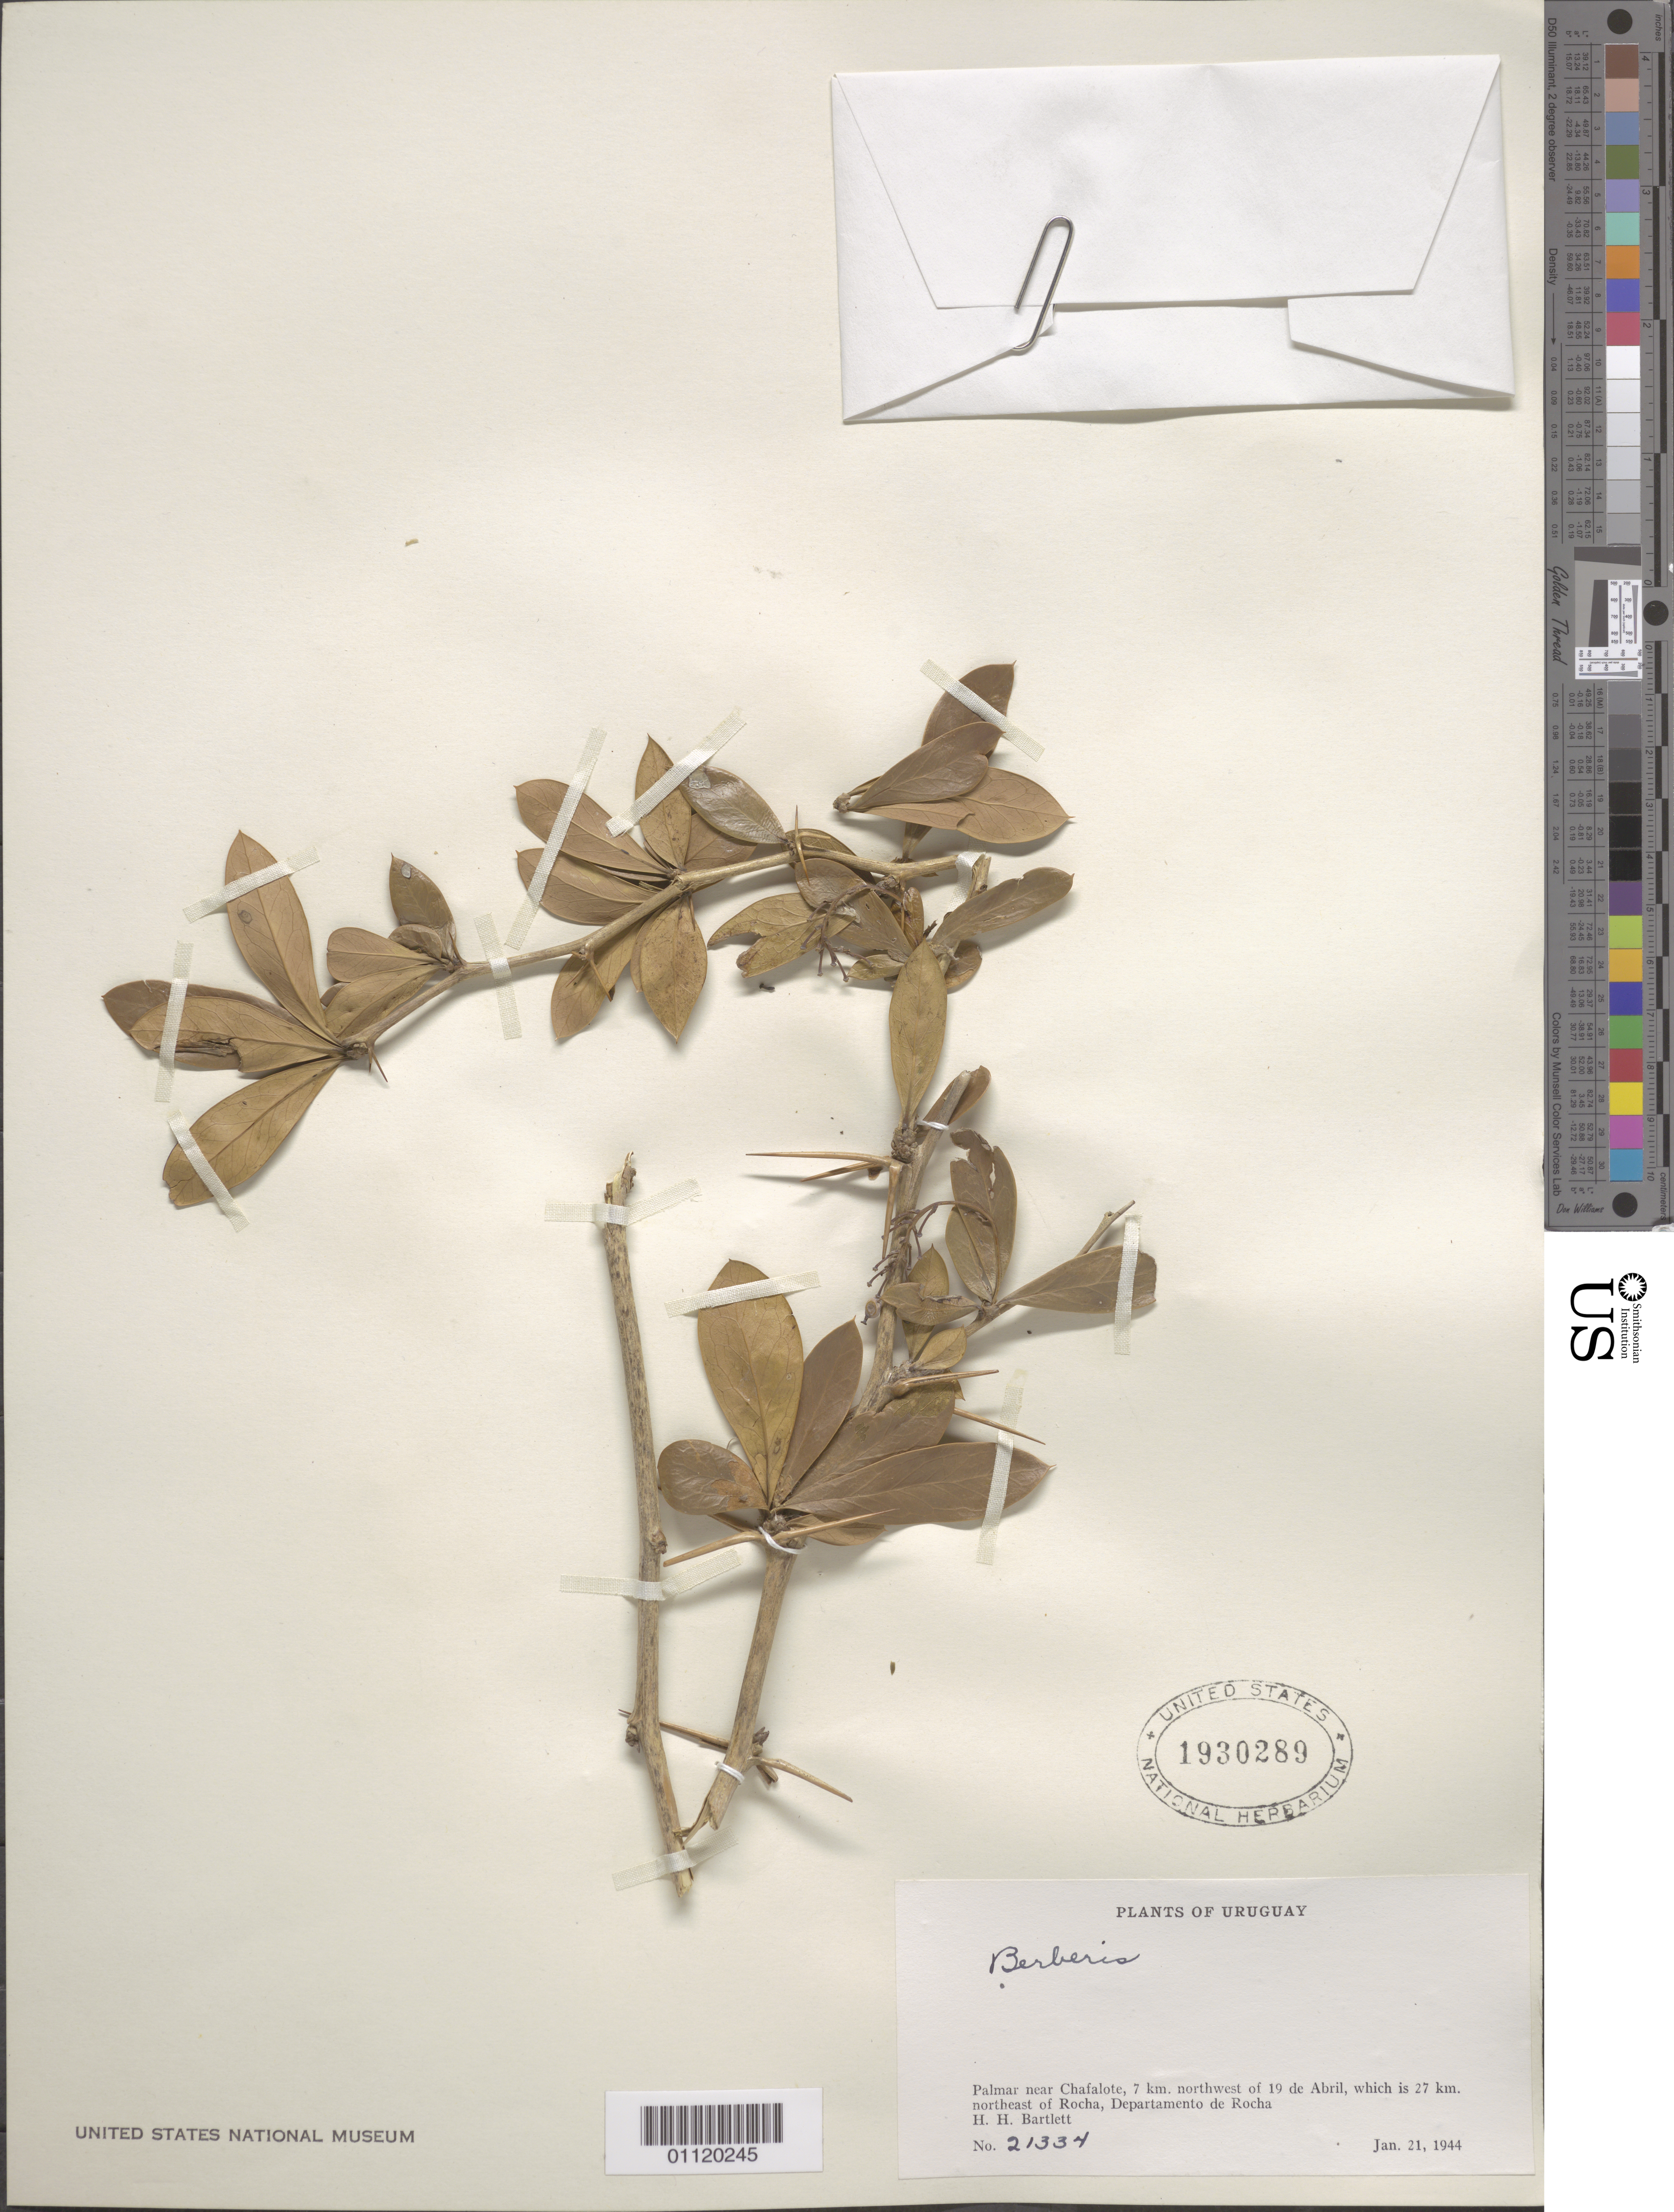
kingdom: Plantae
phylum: Tracheophyta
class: Magnoliopsida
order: Ranunculales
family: Berberidaceae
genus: Berberis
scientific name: Berberis sp.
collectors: H. H. Bartlett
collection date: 1944-01-21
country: Uruguay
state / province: Rocha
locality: Palmar near Chafalote, 7 km northwest of 19 de Abril, which is 27 km northeast of Rocha.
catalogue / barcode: US 1930289